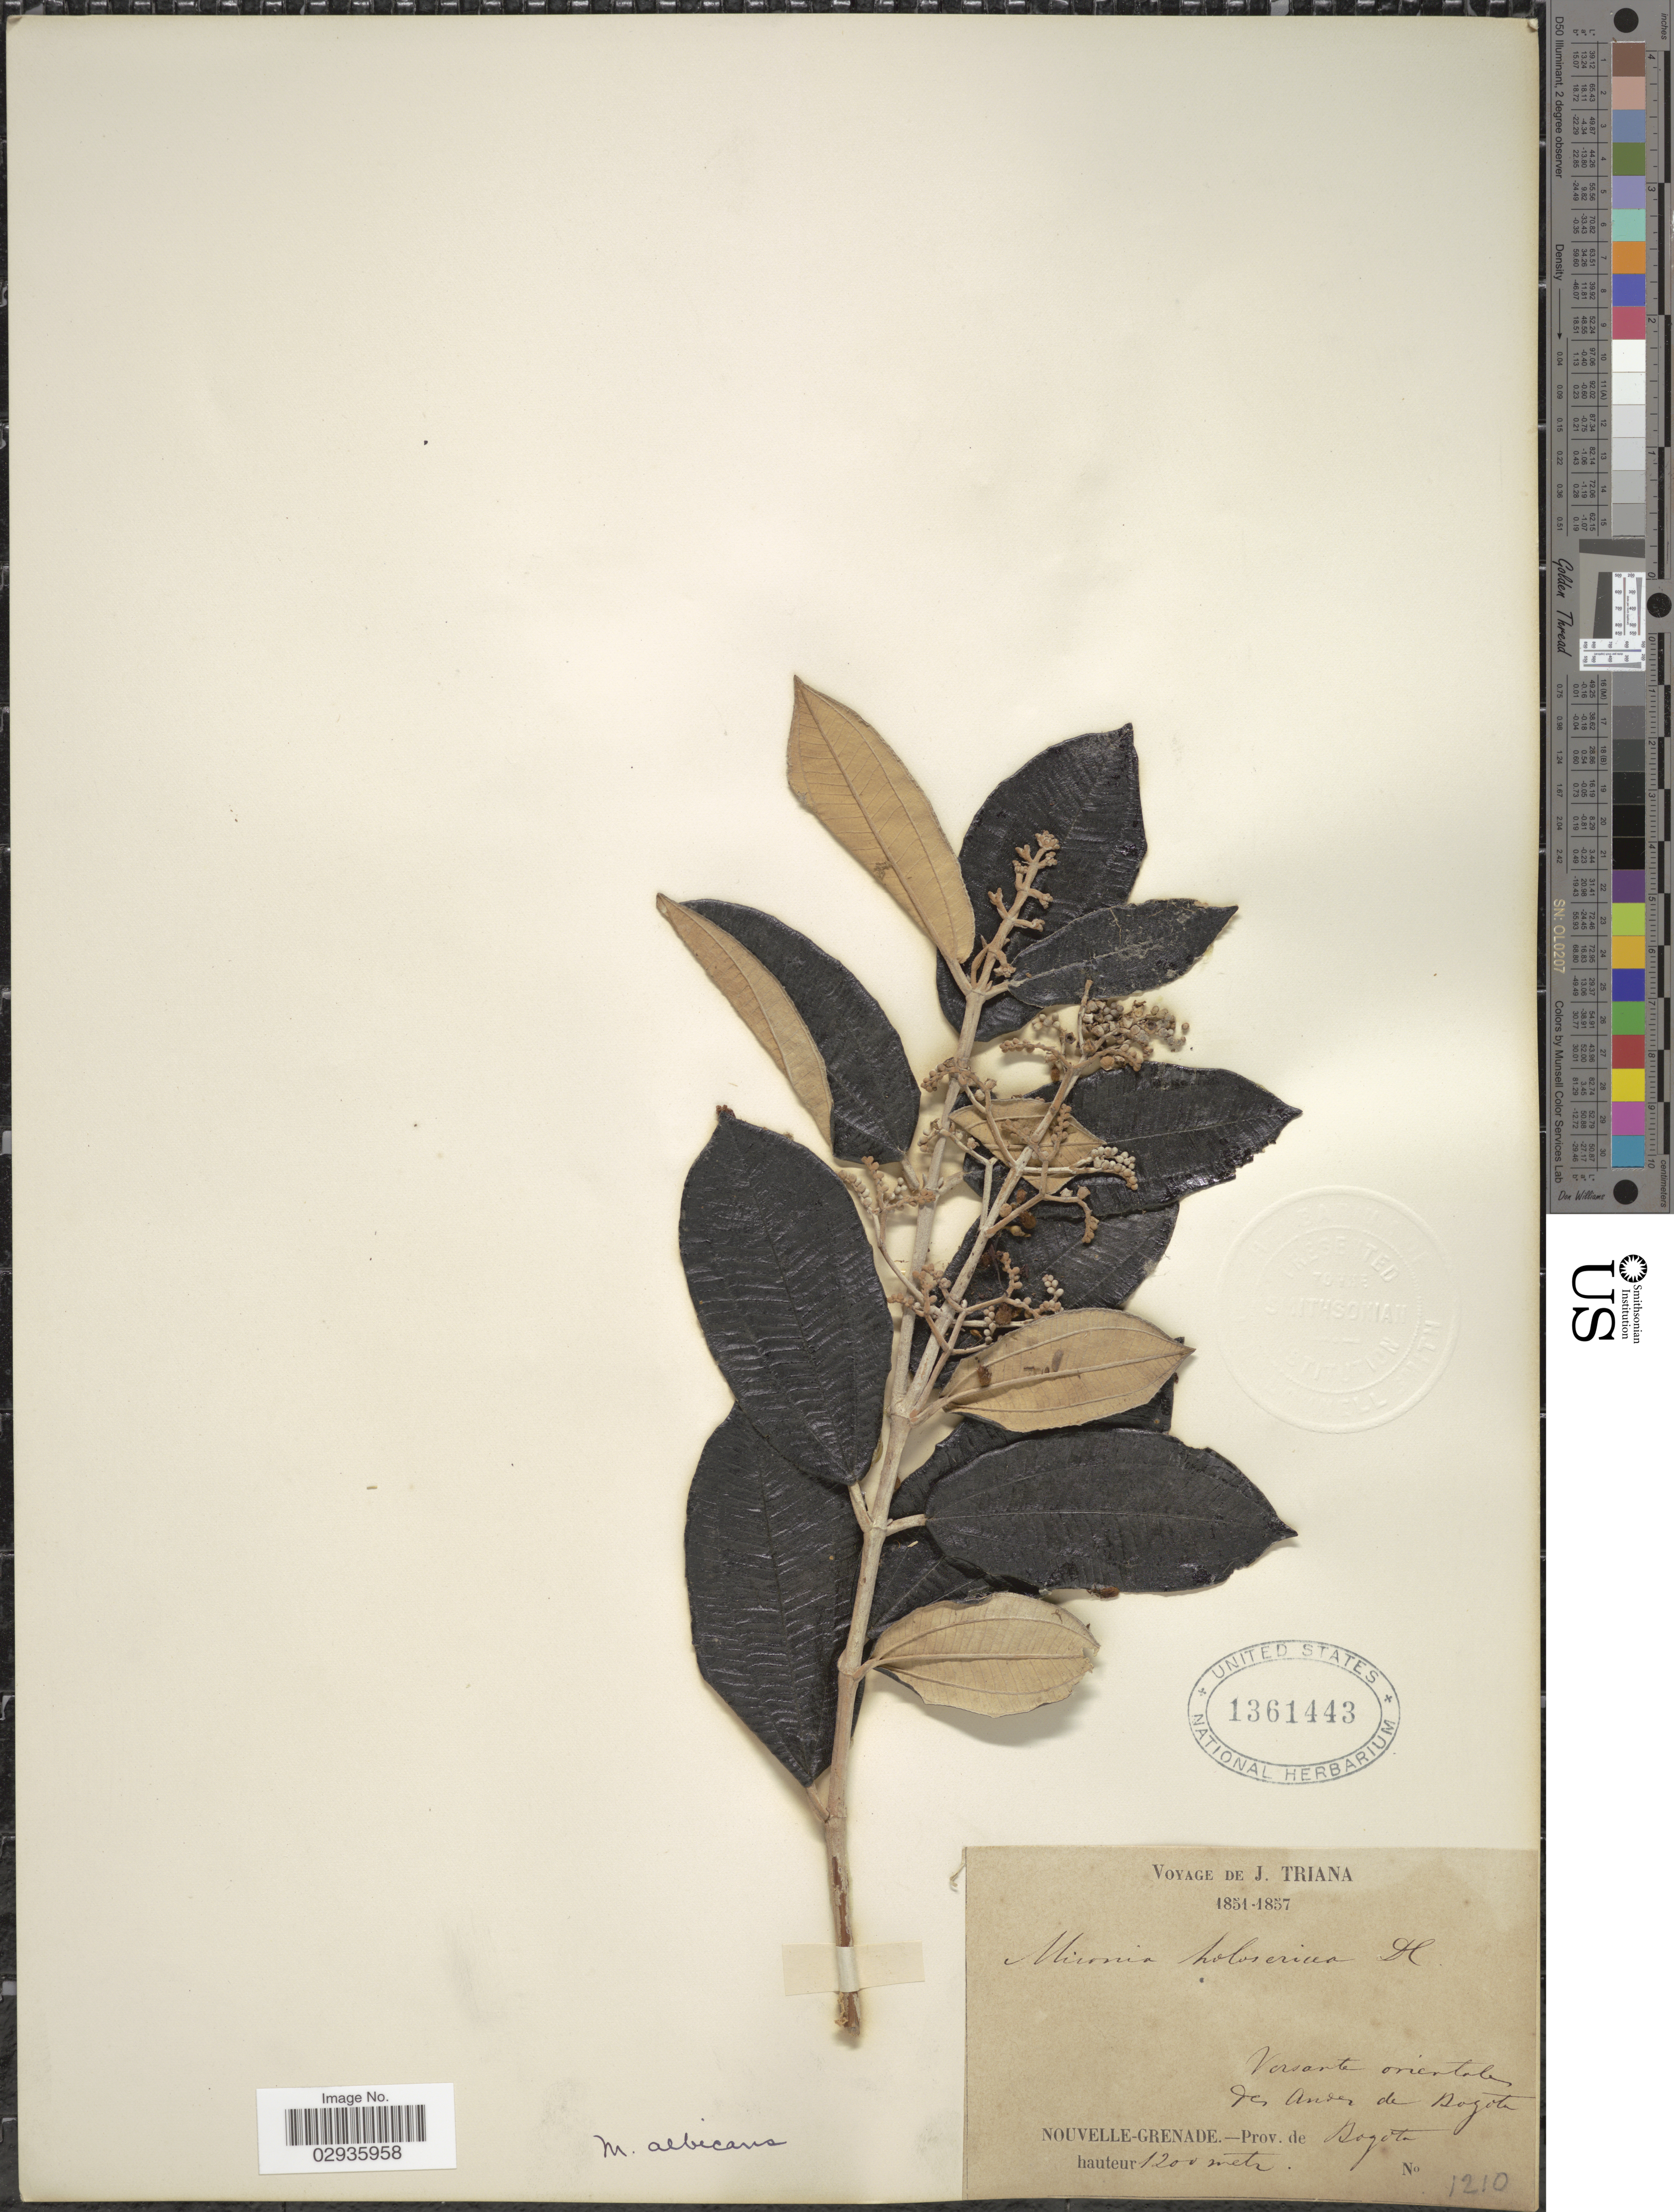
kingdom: Plantae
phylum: Tracheophyta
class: Magnoliopsida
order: Myrtales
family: Melastomataceae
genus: Miconia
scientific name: Miconia albicans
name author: (Sw.) Steud.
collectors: J. Triana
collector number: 1210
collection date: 1851/1857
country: Colombia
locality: Versante orientales des Andes de Bogota, Nouvelle-Grenade - Prov. de Bogota.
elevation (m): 1200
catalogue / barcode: US 1361443